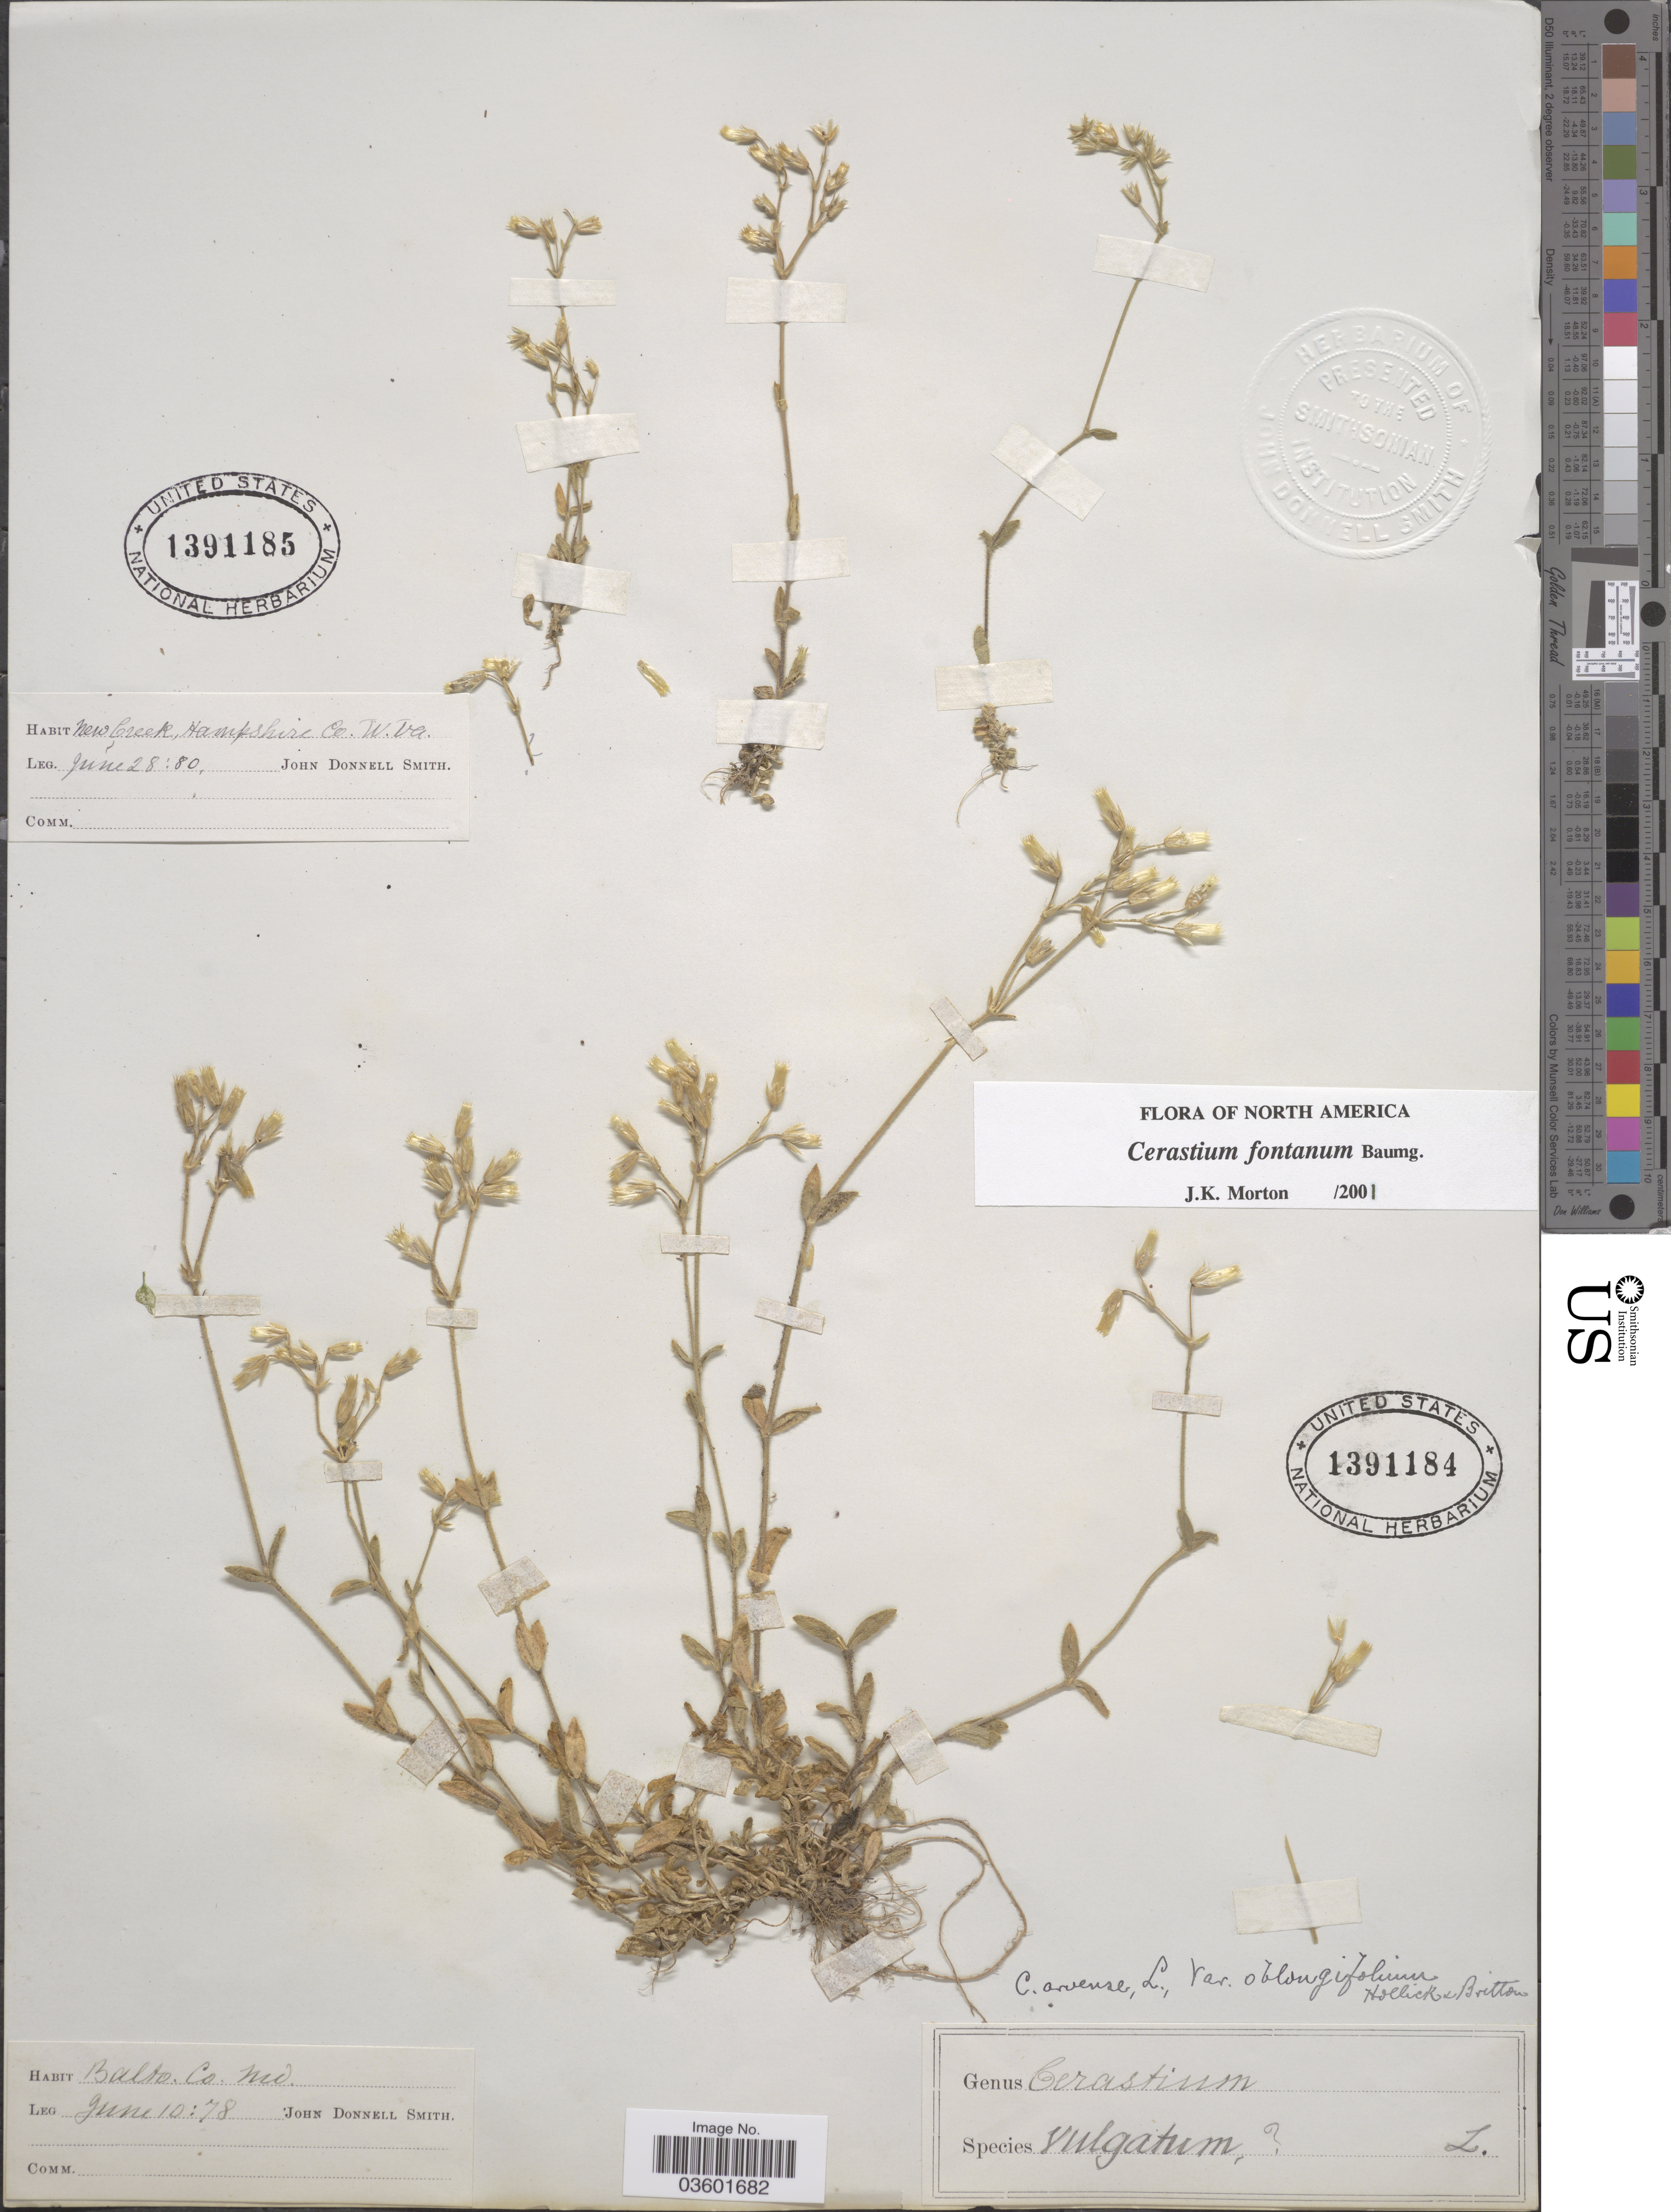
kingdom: Plantae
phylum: Tracheophyta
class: Magnoliopsida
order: Caryophyllales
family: Caryophyllaceae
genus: Cerastium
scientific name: Cerastium fontanum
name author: Baumg.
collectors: J. Donnell Smith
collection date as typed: Transcribed d/m/y: 10/6/78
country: United States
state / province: Maryland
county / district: Baltimore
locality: Balto Co.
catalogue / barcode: US 1391184